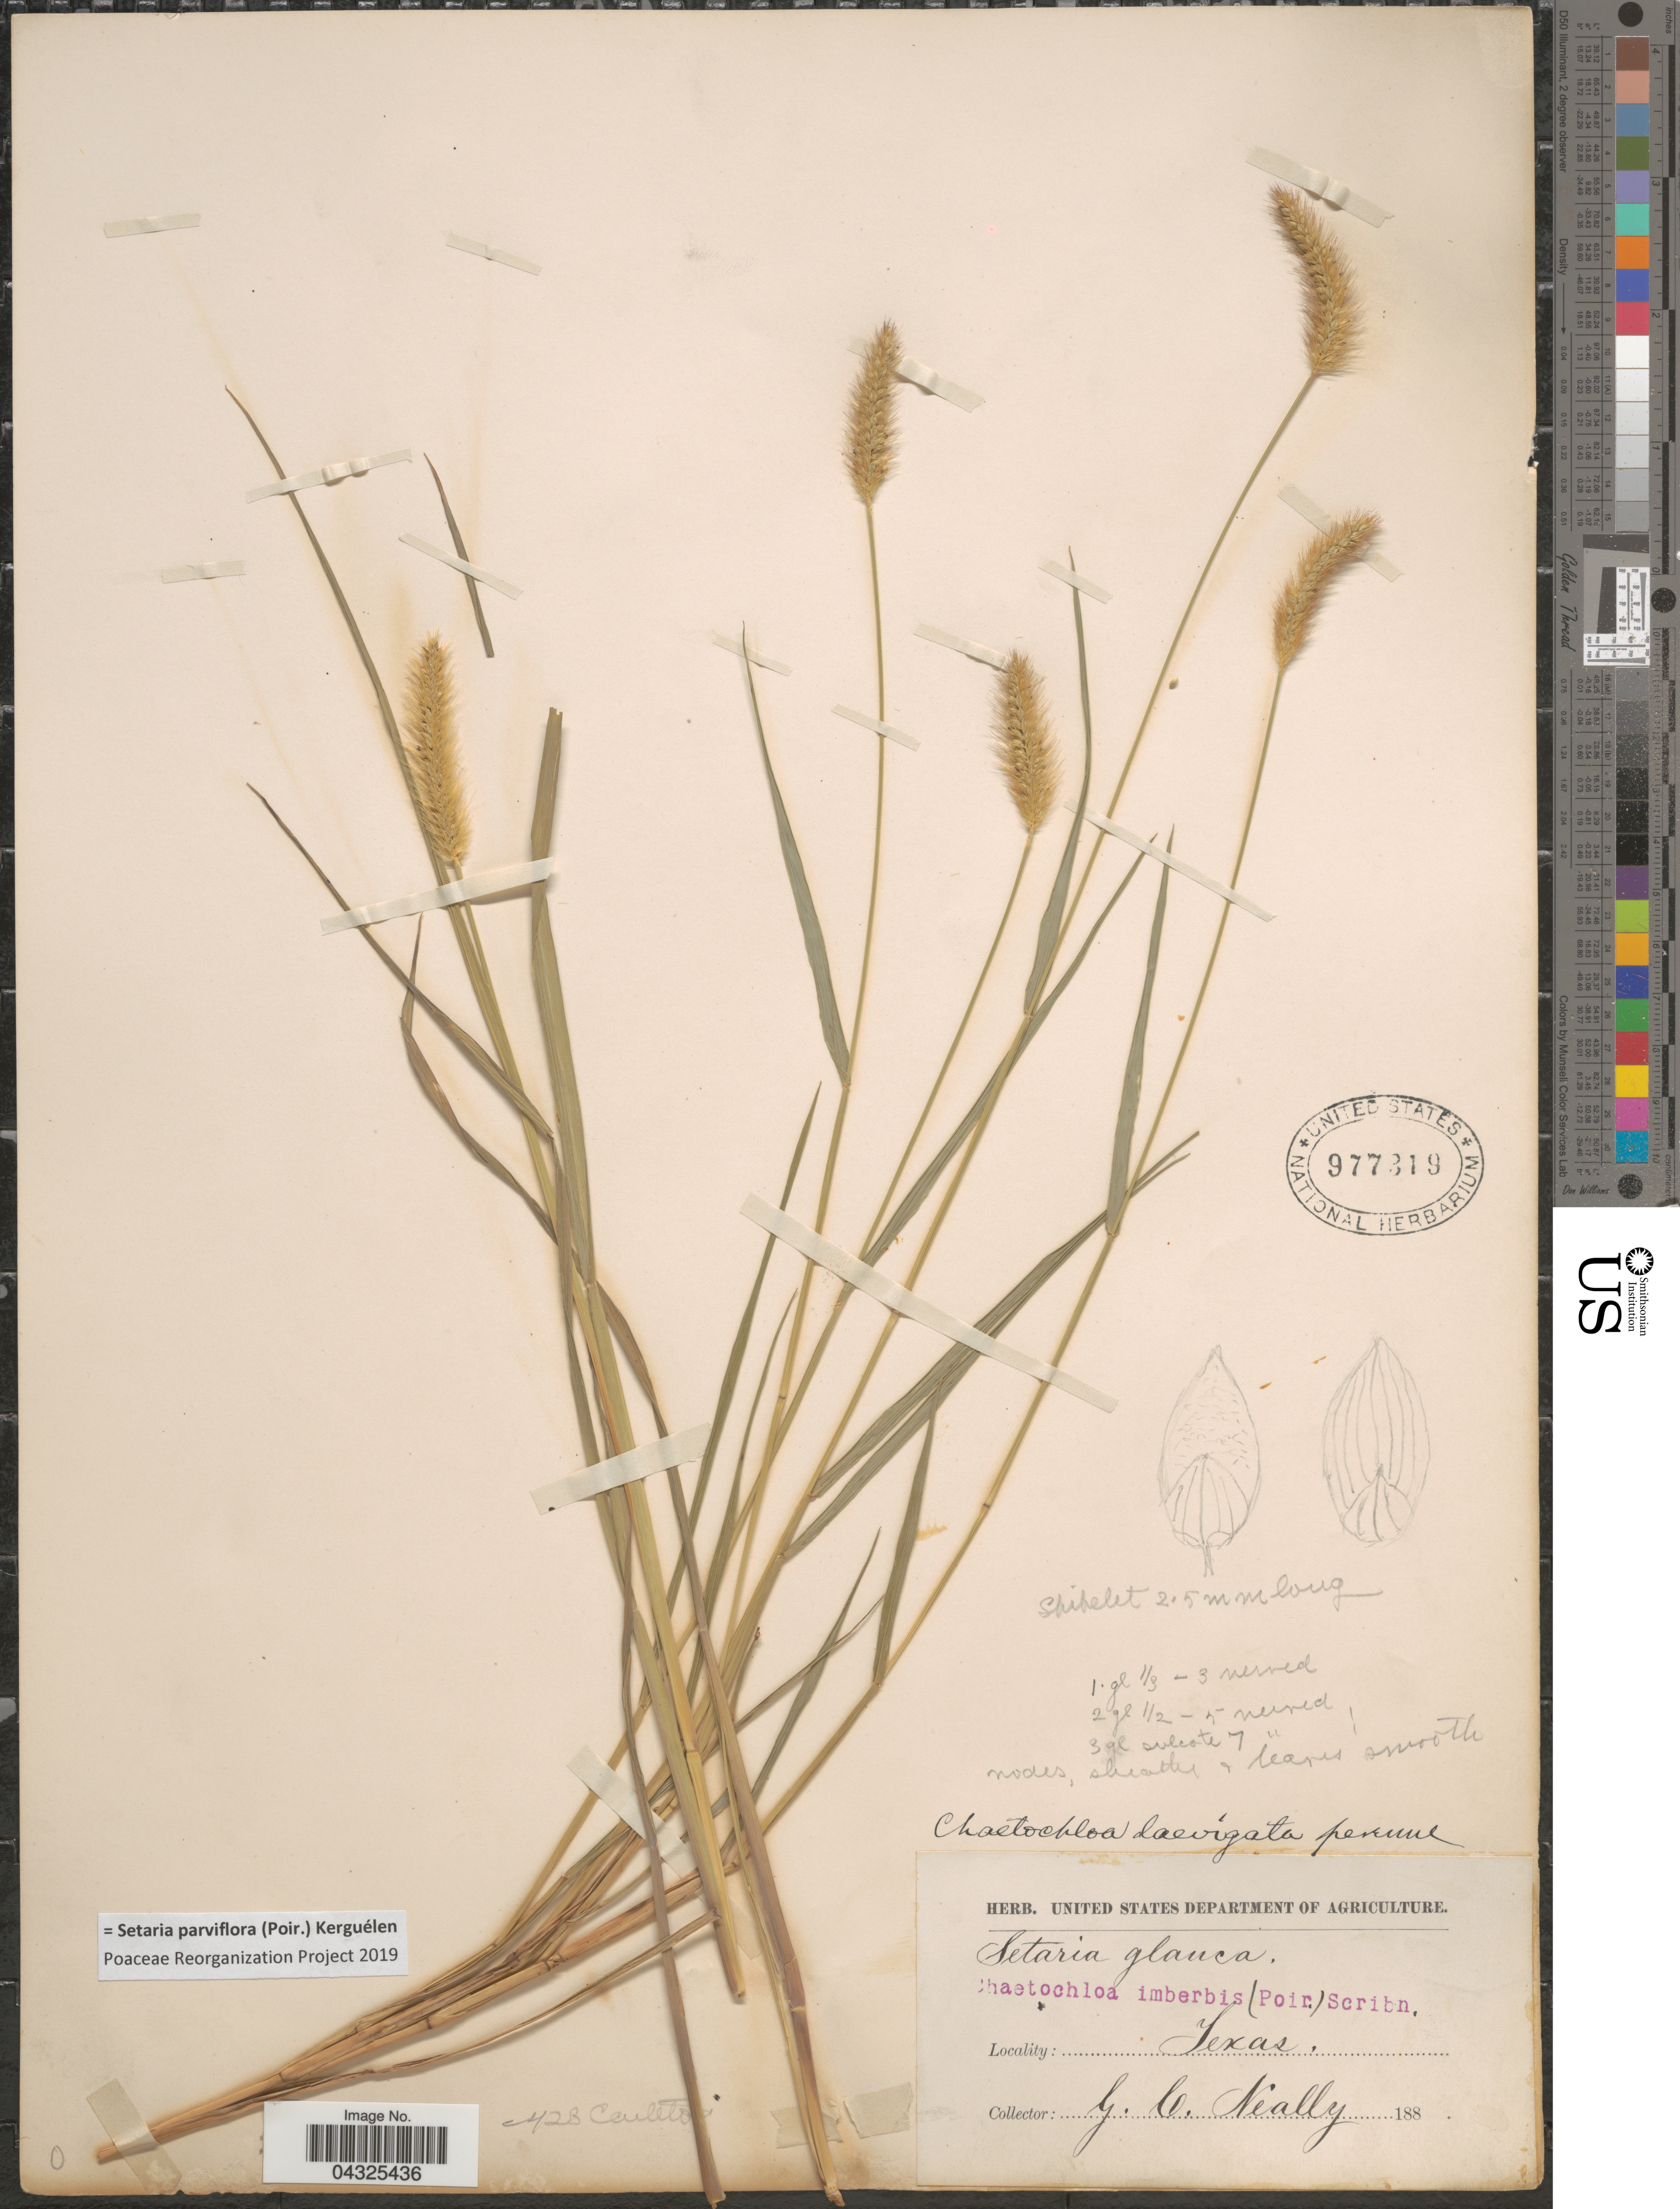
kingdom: Plantae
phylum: Tracheophyta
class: Liliopsida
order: Poales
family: Poaceae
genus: Setaria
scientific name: Setaria parviflora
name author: (Poir.) Kerguélen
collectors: G. Neally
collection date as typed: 188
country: United States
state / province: Texas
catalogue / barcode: US 977319